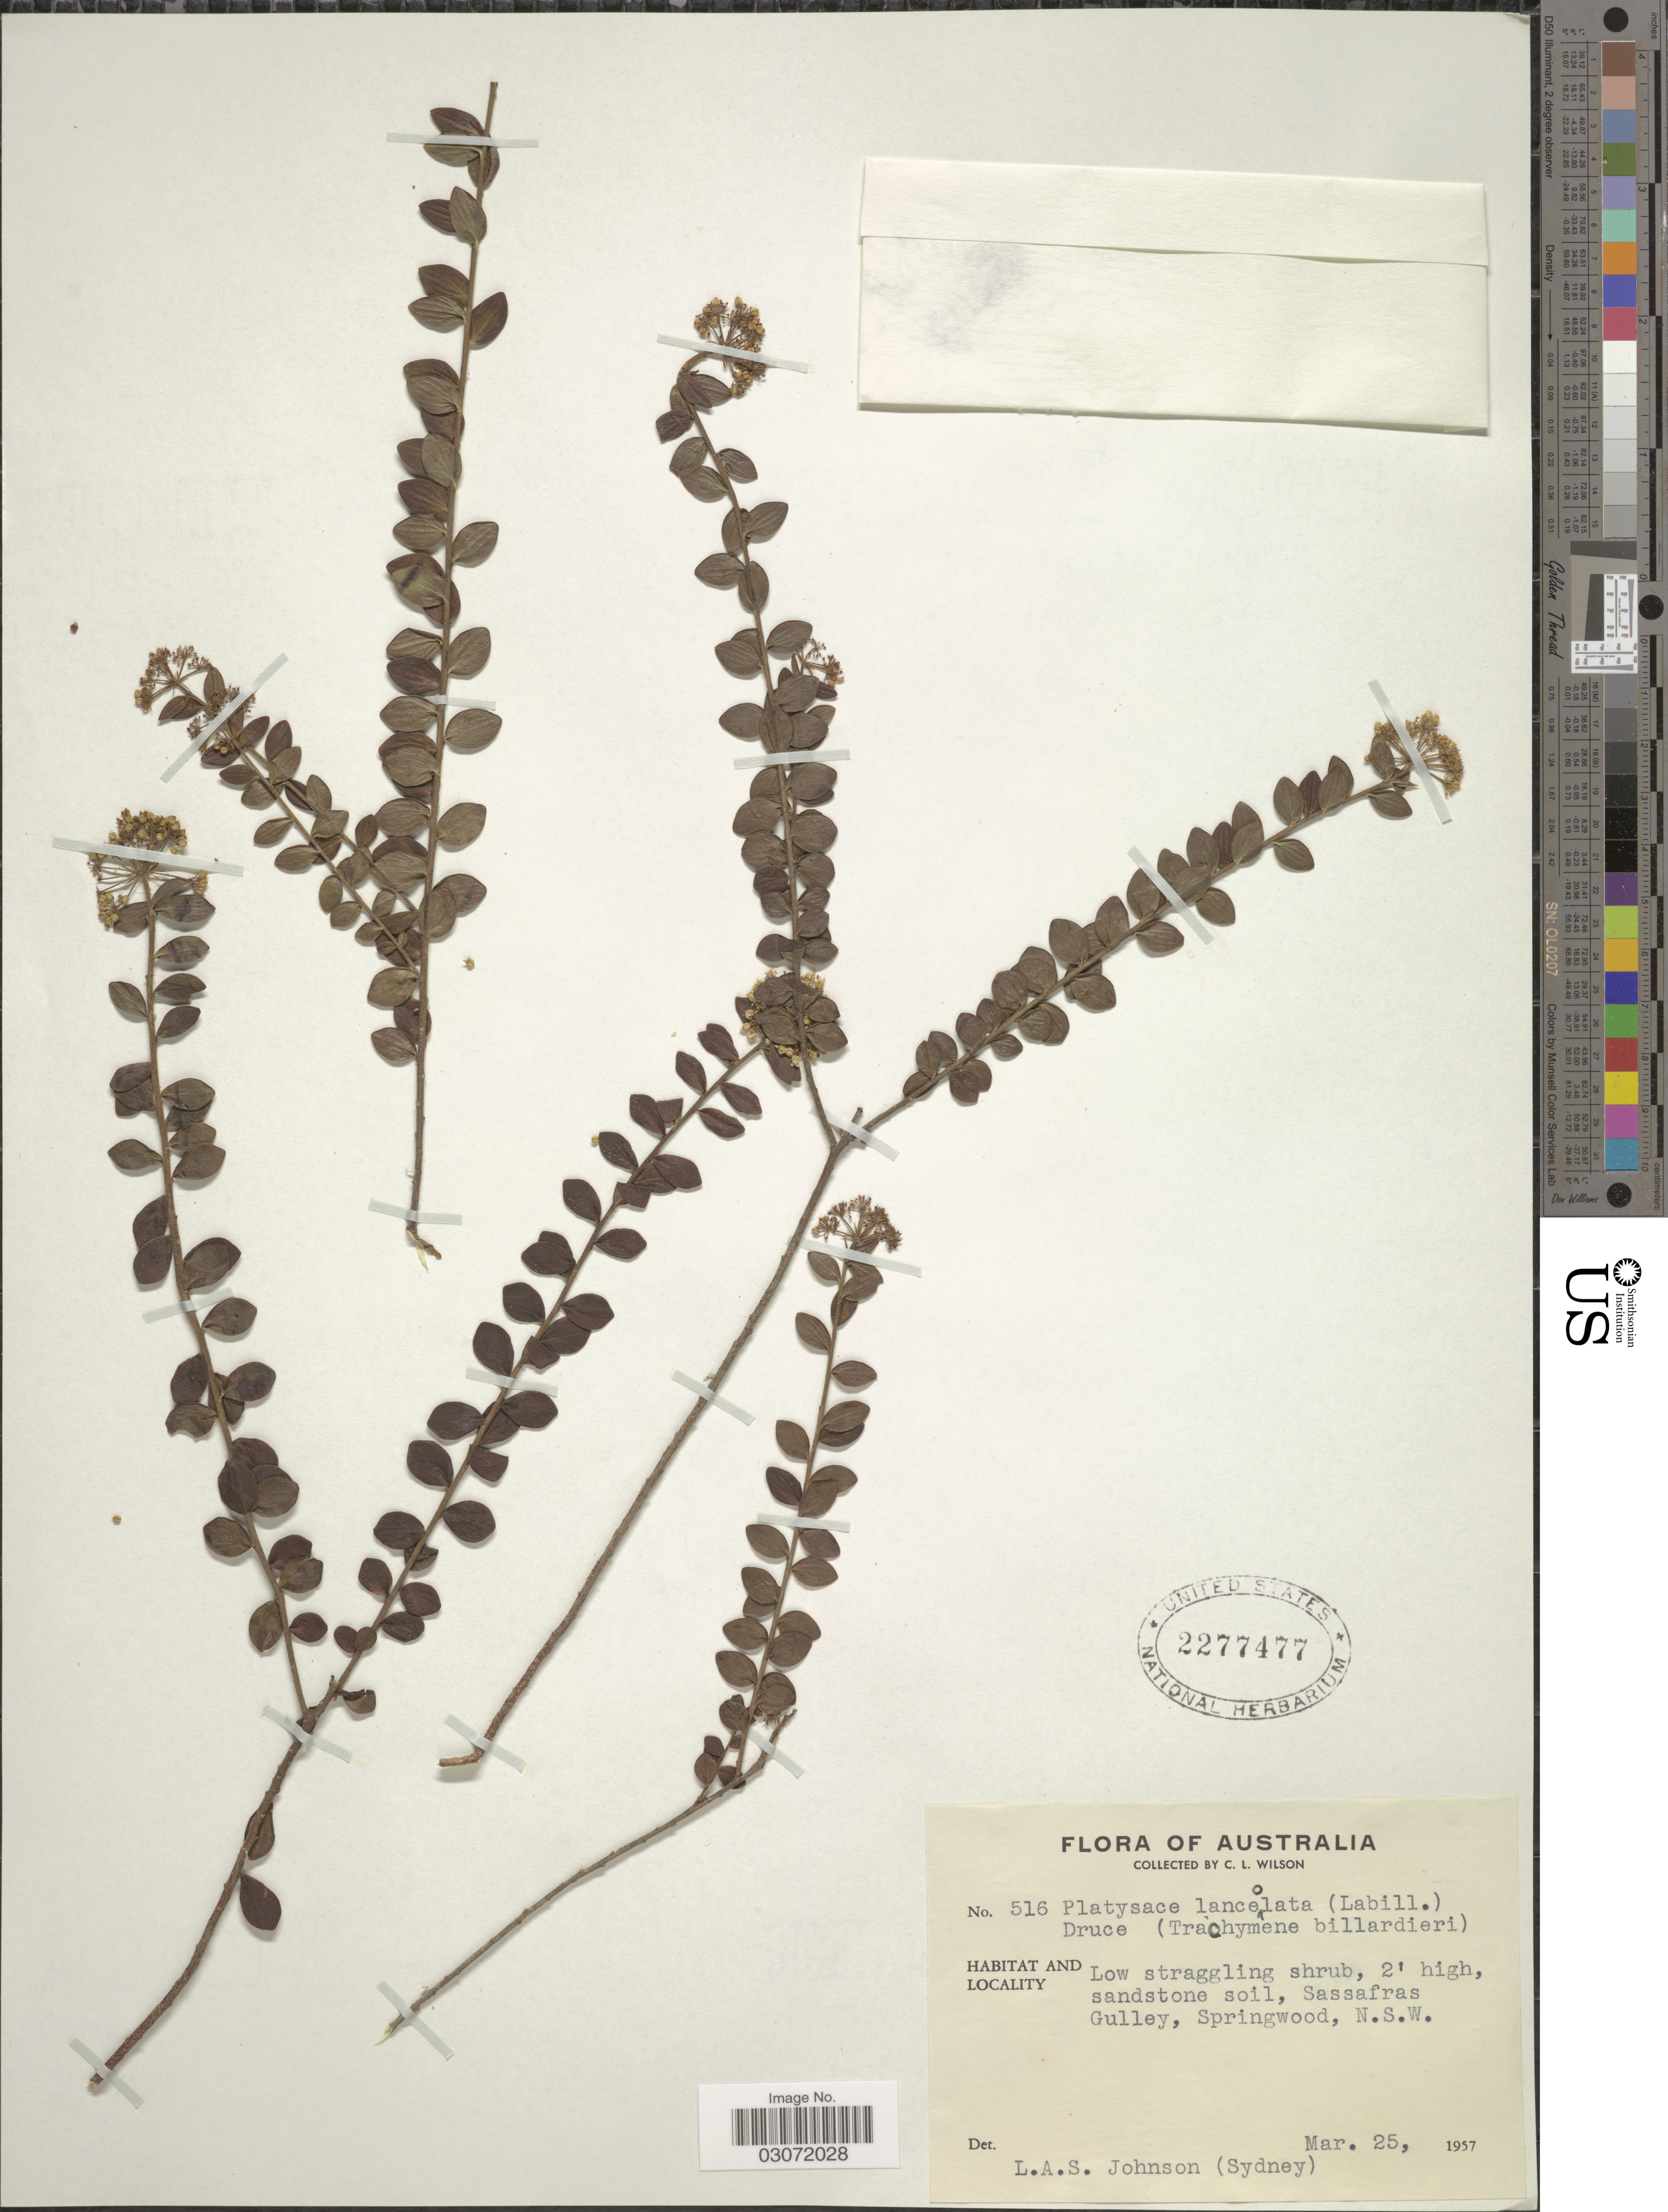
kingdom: Plantae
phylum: Tracheophyta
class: Magnoliopsida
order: Apiales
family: Apiaceae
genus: Platysace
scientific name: Platysace lanceolata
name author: Druce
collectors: C. L. Wilson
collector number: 516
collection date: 1957-03-25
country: Australia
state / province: New South Wales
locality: Sassafras Gulley, Springwood, N.S.W.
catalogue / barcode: US 2277477